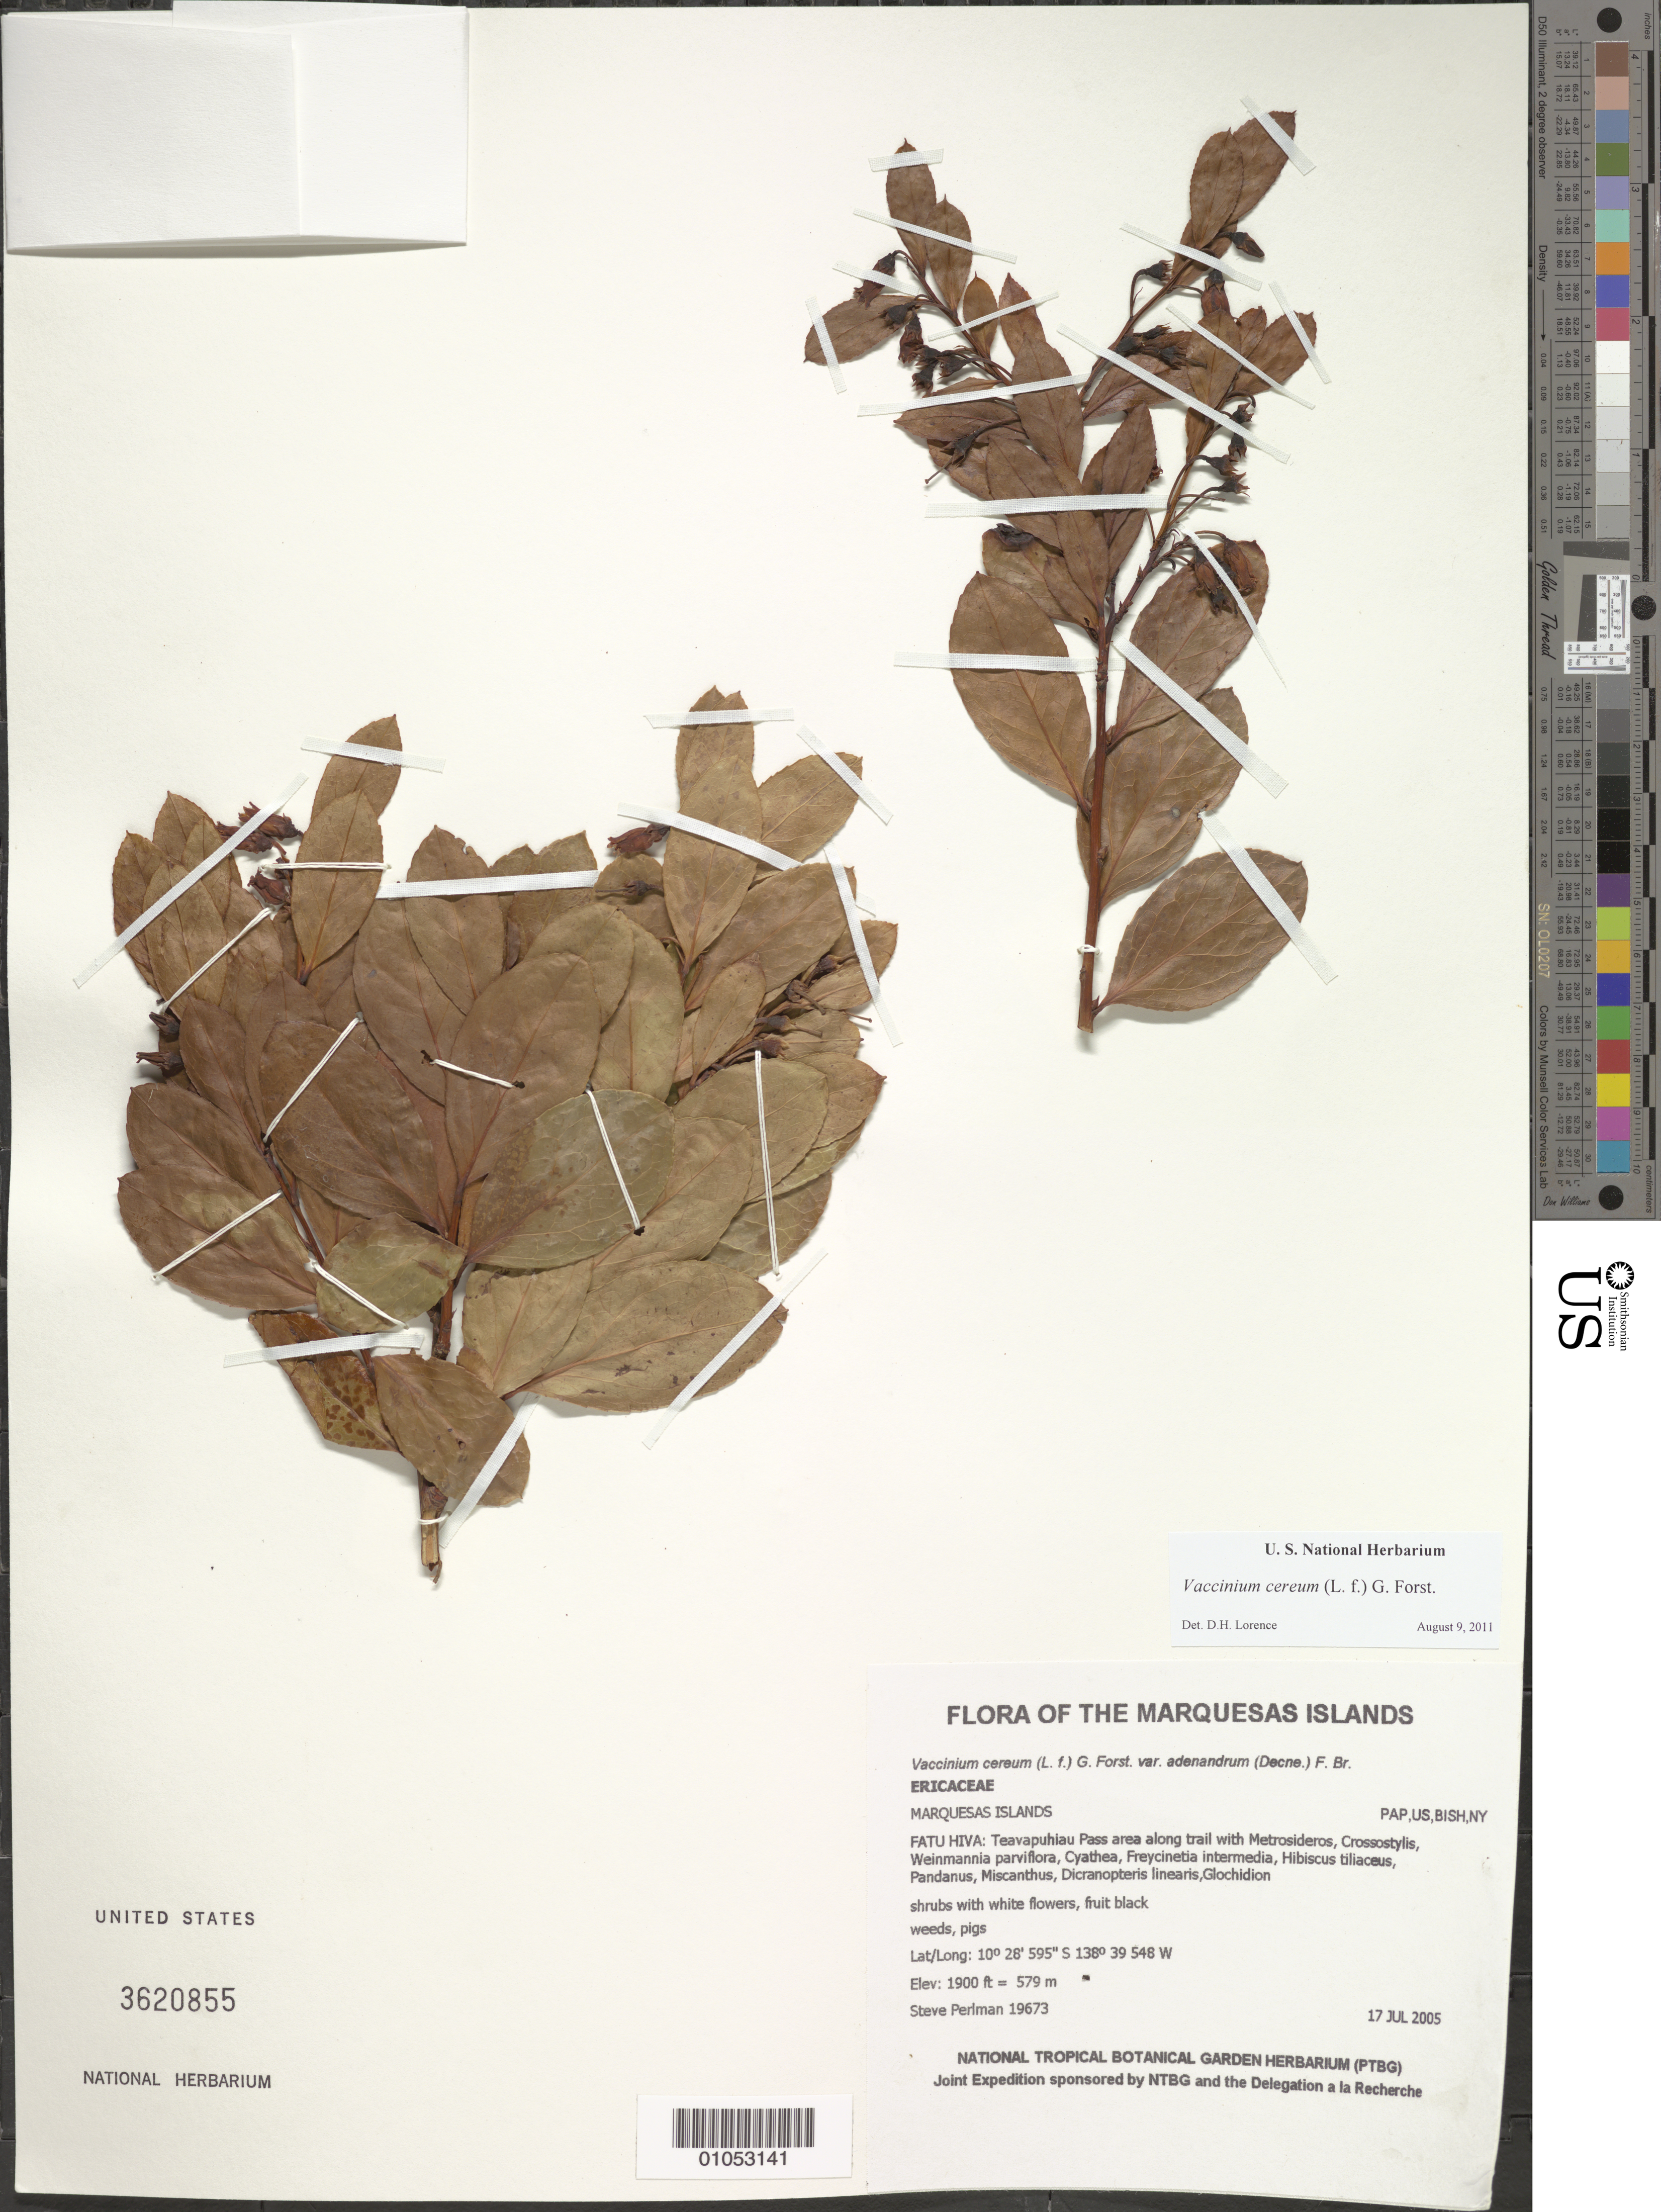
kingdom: Plantae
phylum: Tracheophyta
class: Magnoliopsida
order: Ericales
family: Ericaceae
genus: Vaccinium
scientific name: Vaccinium cereum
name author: (L. f.) G. Forst.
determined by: Lorence, David H., (PTBG), National Tropical Botanical Garden (UNITED STATES)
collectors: S. P. Perlman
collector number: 19673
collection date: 2005-07-17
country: French Polynesia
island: Fatu Hiva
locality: Teavapuhiau Pass area along trail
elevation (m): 579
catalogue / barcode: US 3620855